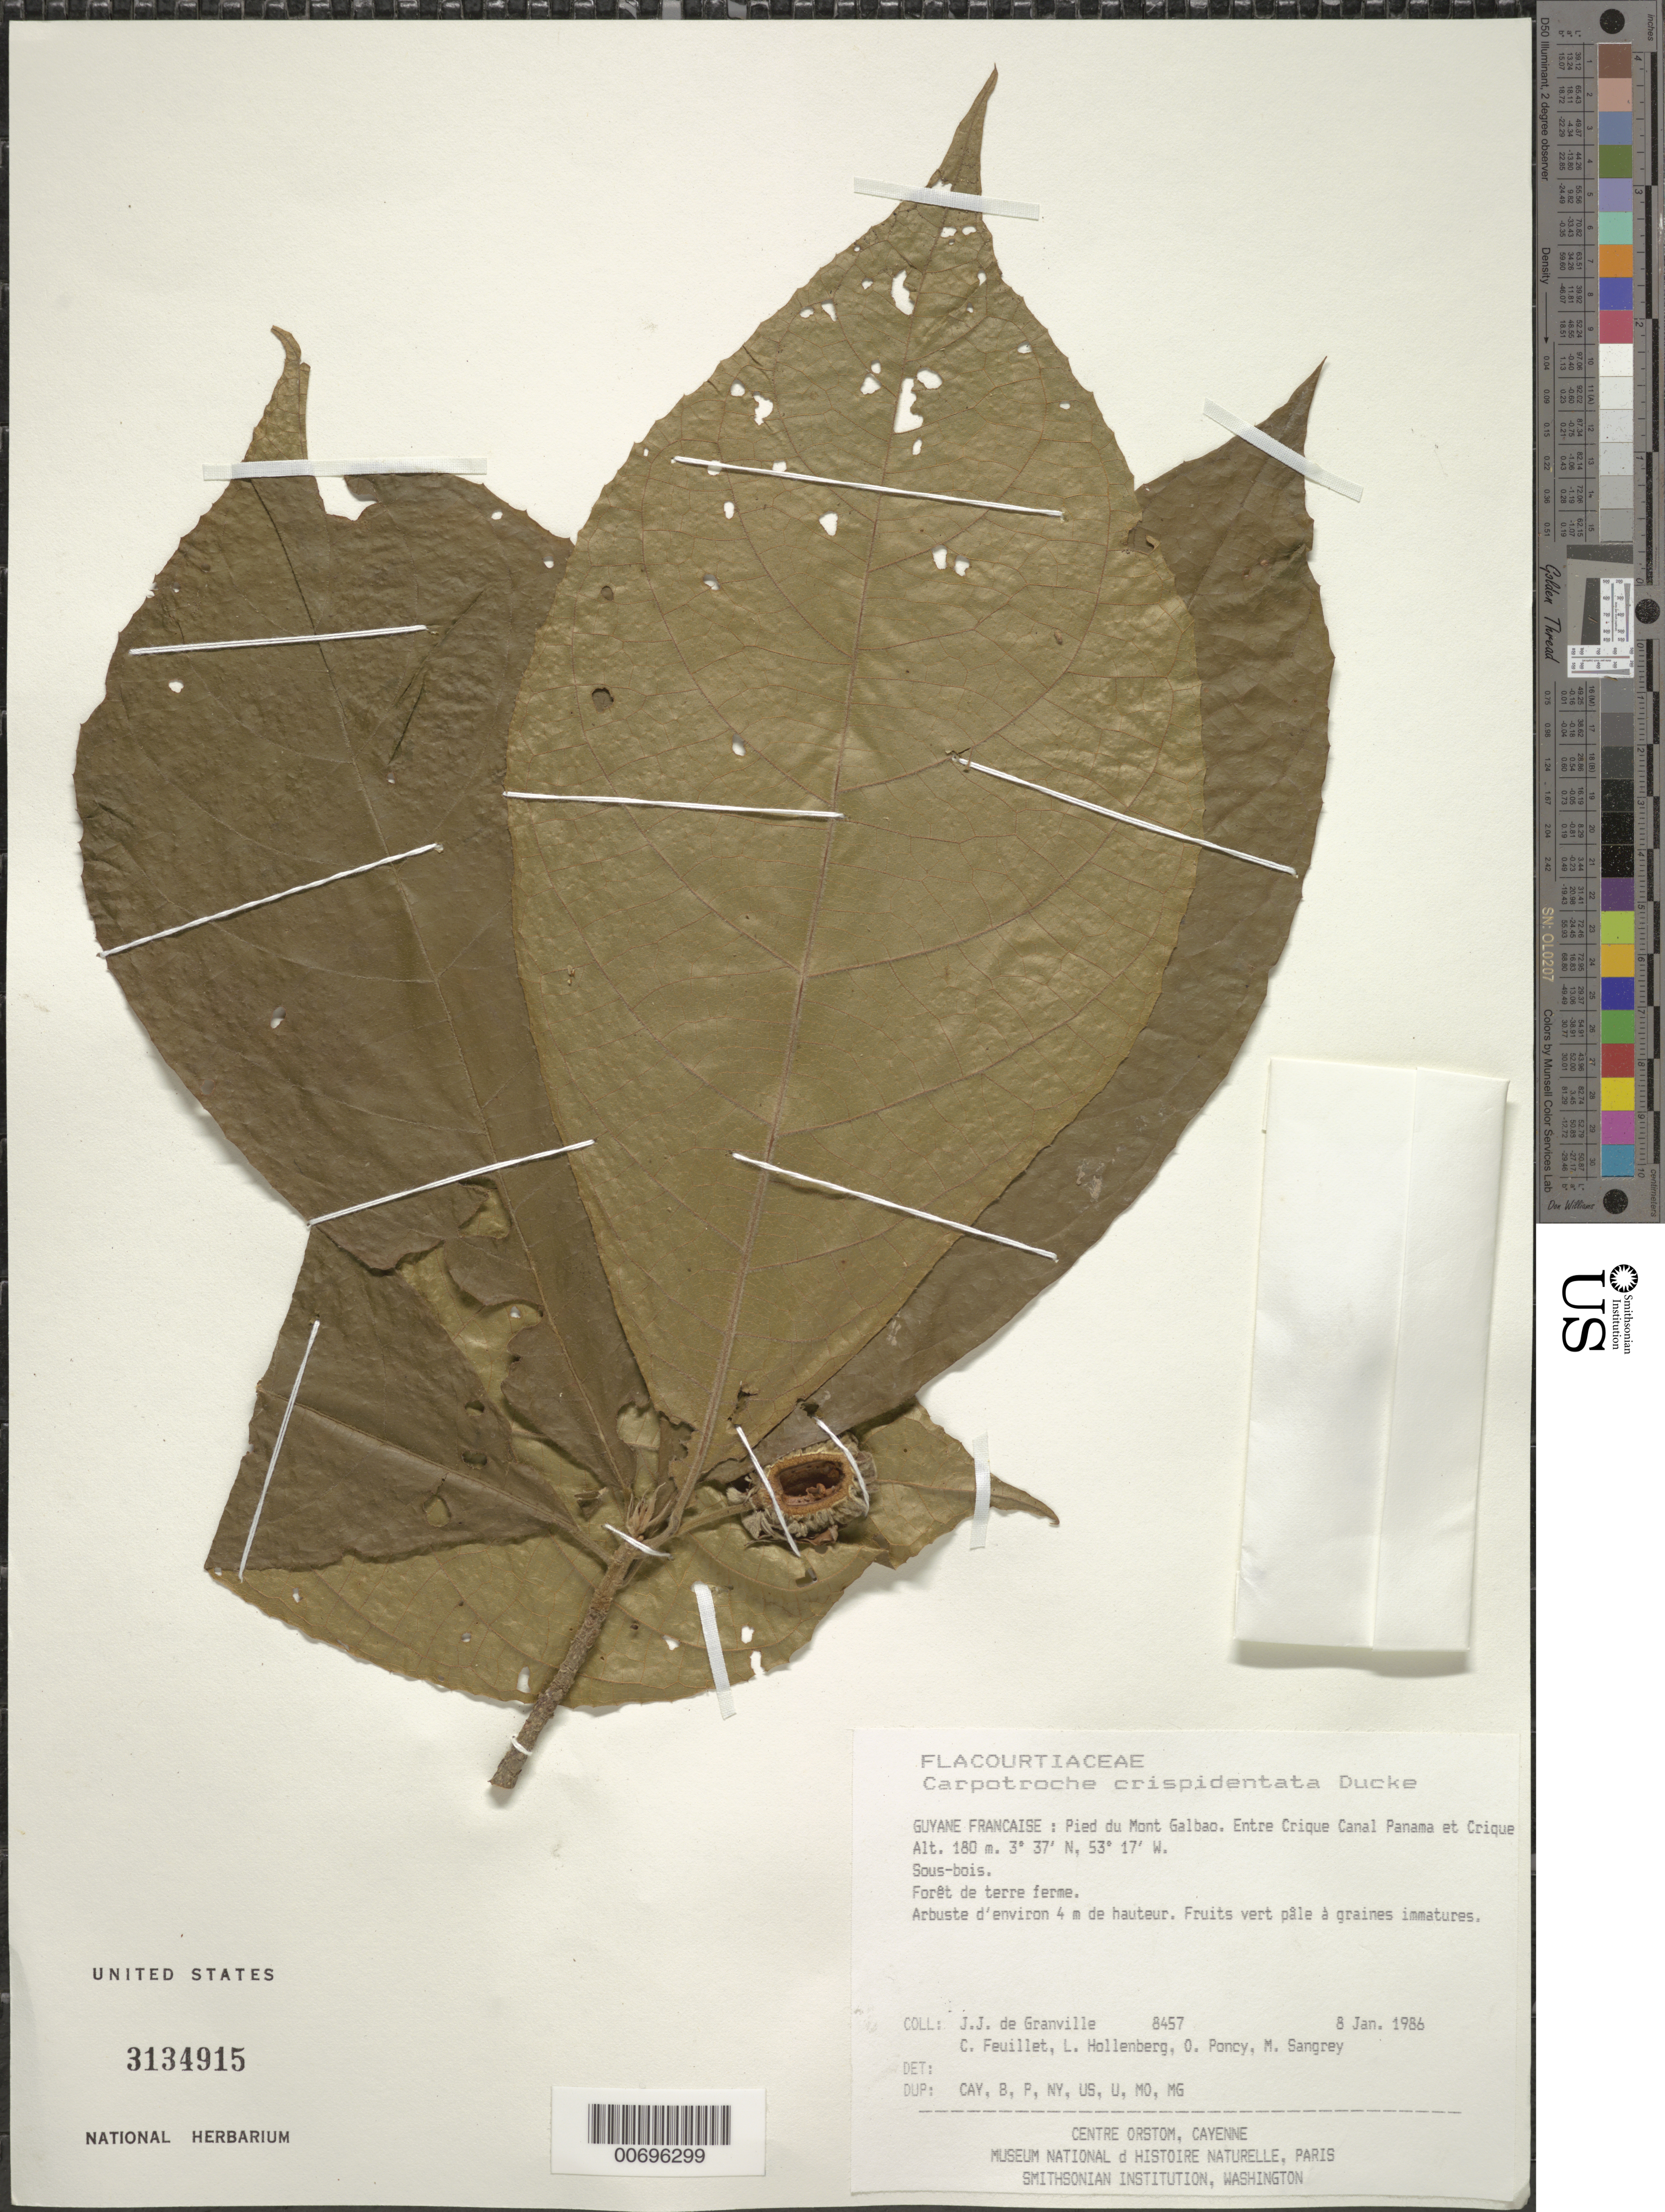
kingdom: Plantae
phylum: Tracheophyta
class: Magnoliopsida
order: Malpighiales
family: Achariaceae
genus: Carpotroche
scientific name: Carpotroche crispidentata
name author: Ducke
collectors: J.-J. de Granville, C. Feuillet, L. Hollenberg, O. Poncy & M. S. Sangrey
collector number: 8457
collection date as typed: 8-Jan-86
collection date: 1986-01-08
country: French Guiana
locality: Pied du Mont Galbao. Entre Crique Canal Panama et Crique Mana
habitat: Sous-bois; forêt de terre ferme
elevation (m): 180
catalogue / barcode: US 3134915